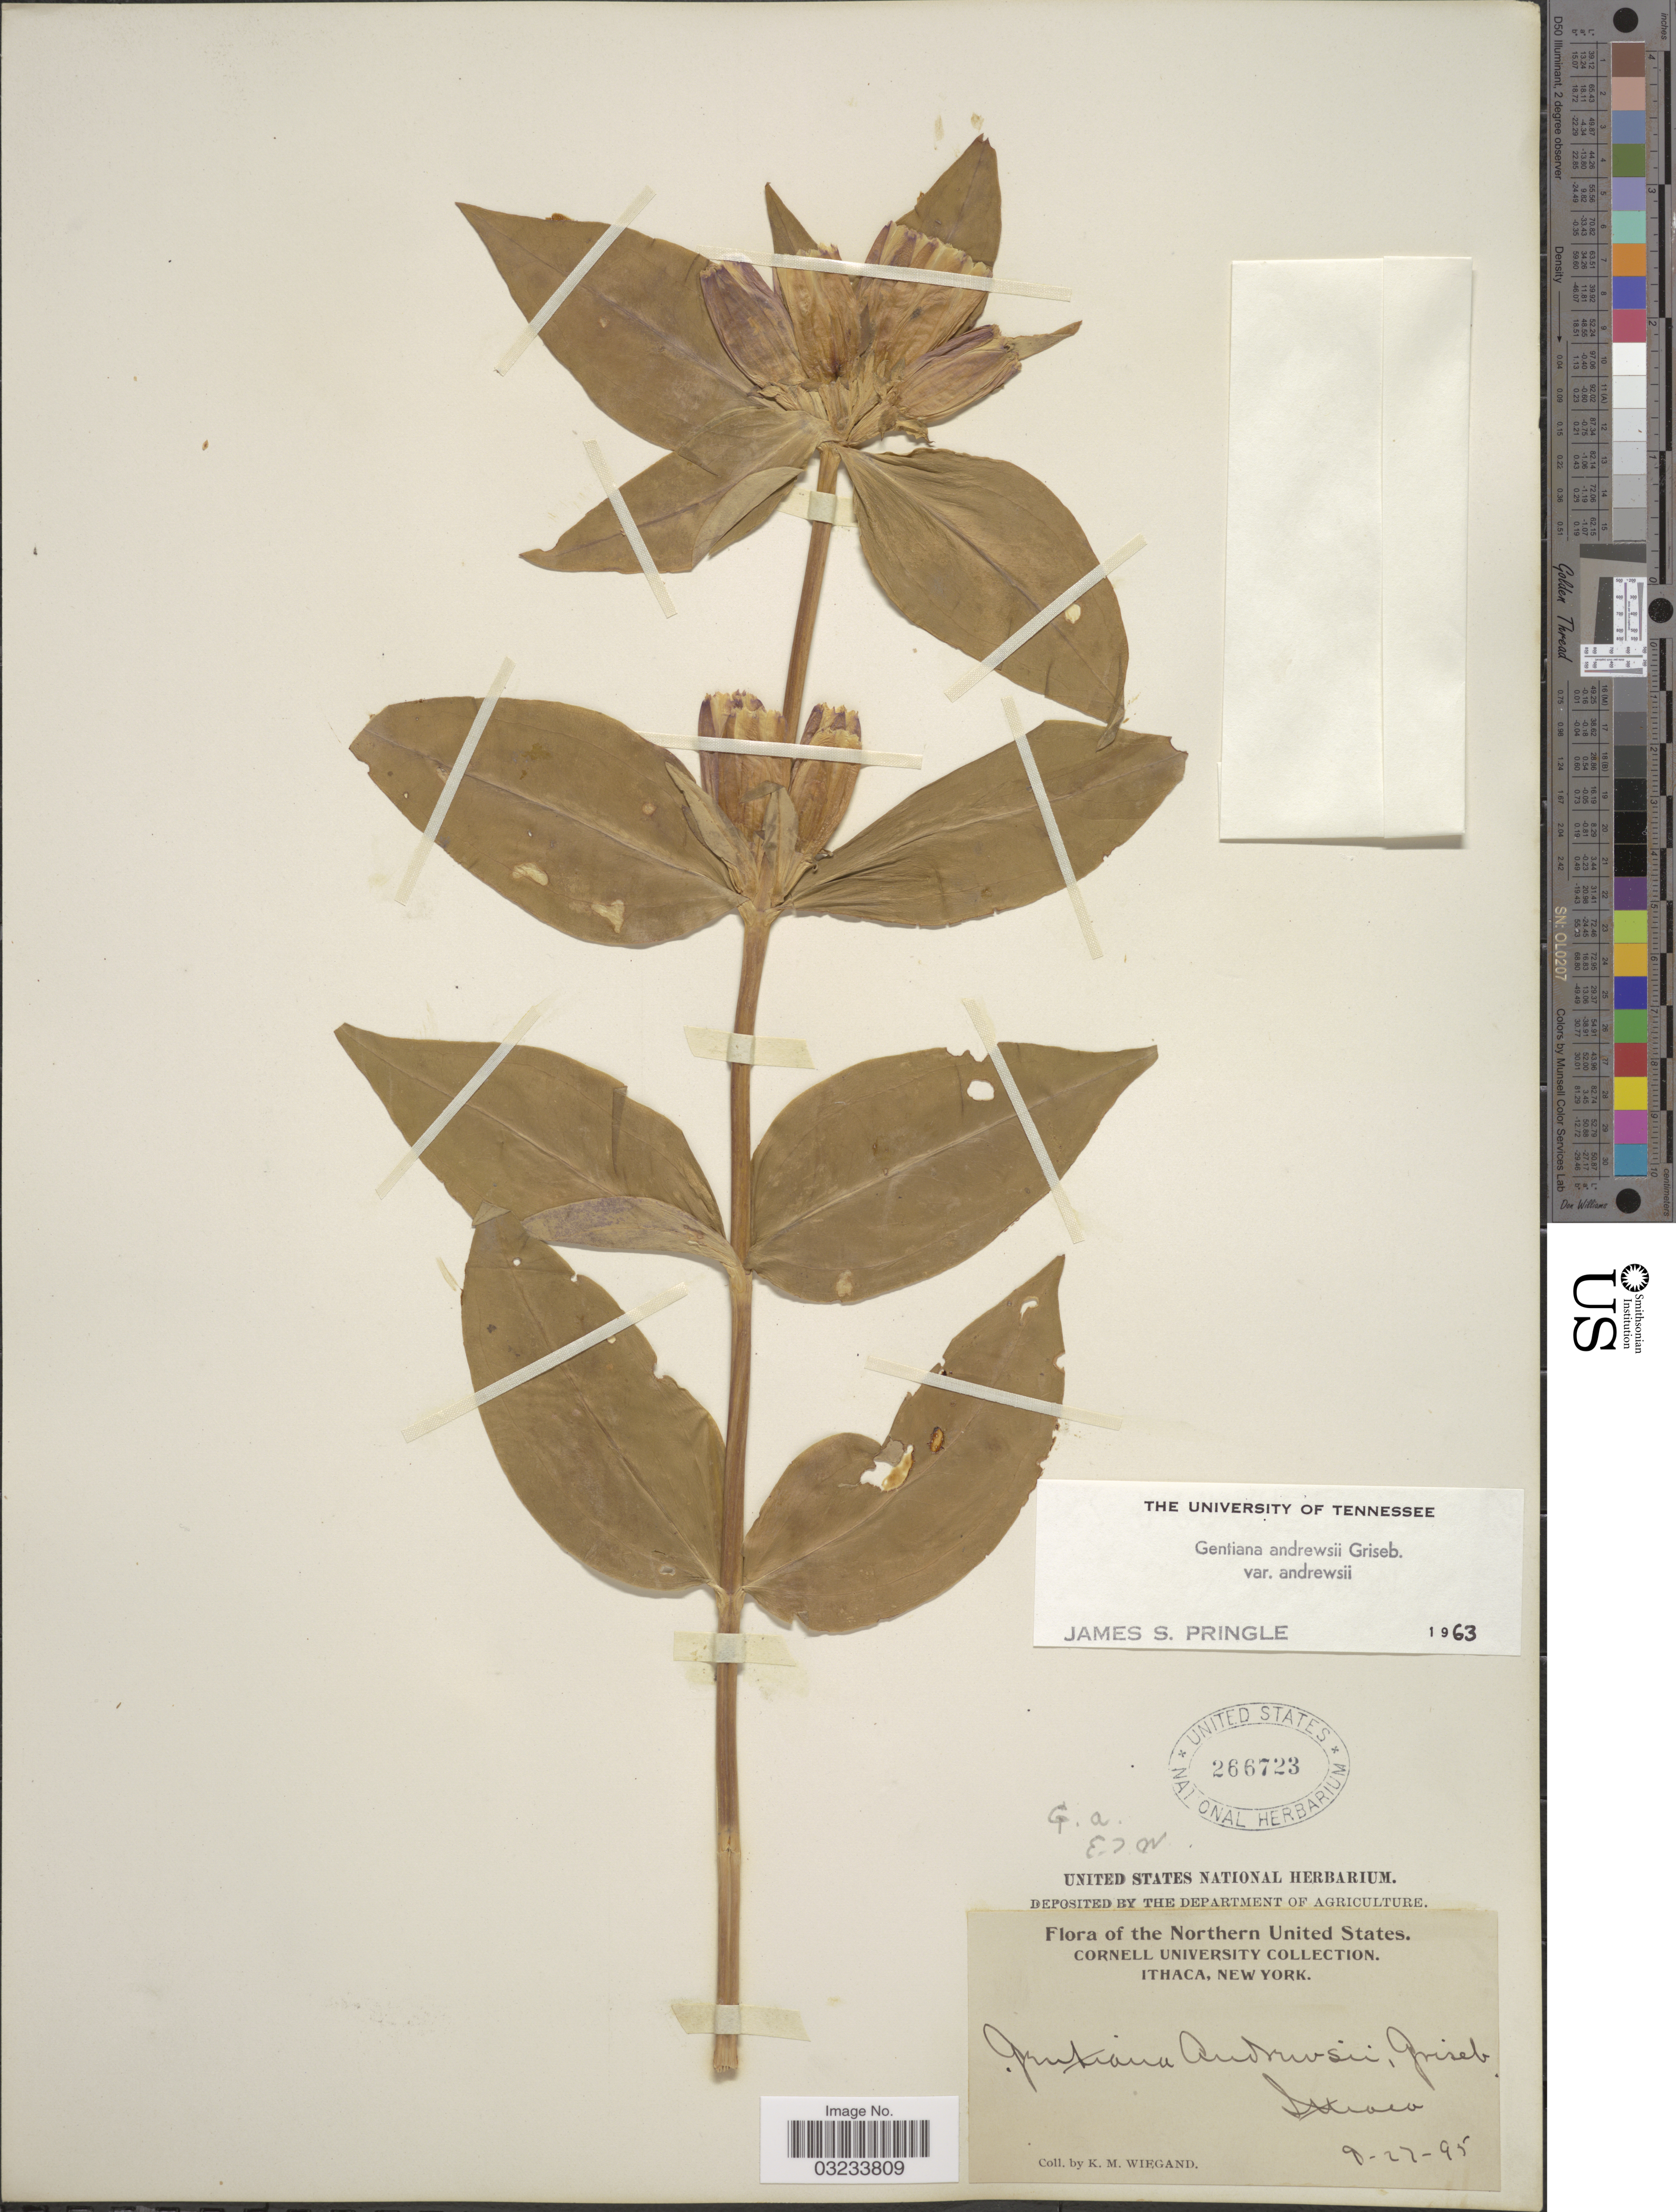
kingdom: Plantae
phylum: Tracheophyta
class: Magnoliopsida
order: Gentianales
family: Gentianaceae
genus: Gentiana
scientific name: Gentiana andrewsii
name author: Griseb.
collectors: K. M. Wiegand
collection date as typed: Transcribed d/m/y: 27/8/95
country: United States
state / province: New York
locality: Ithaca.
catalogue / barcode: US 266723